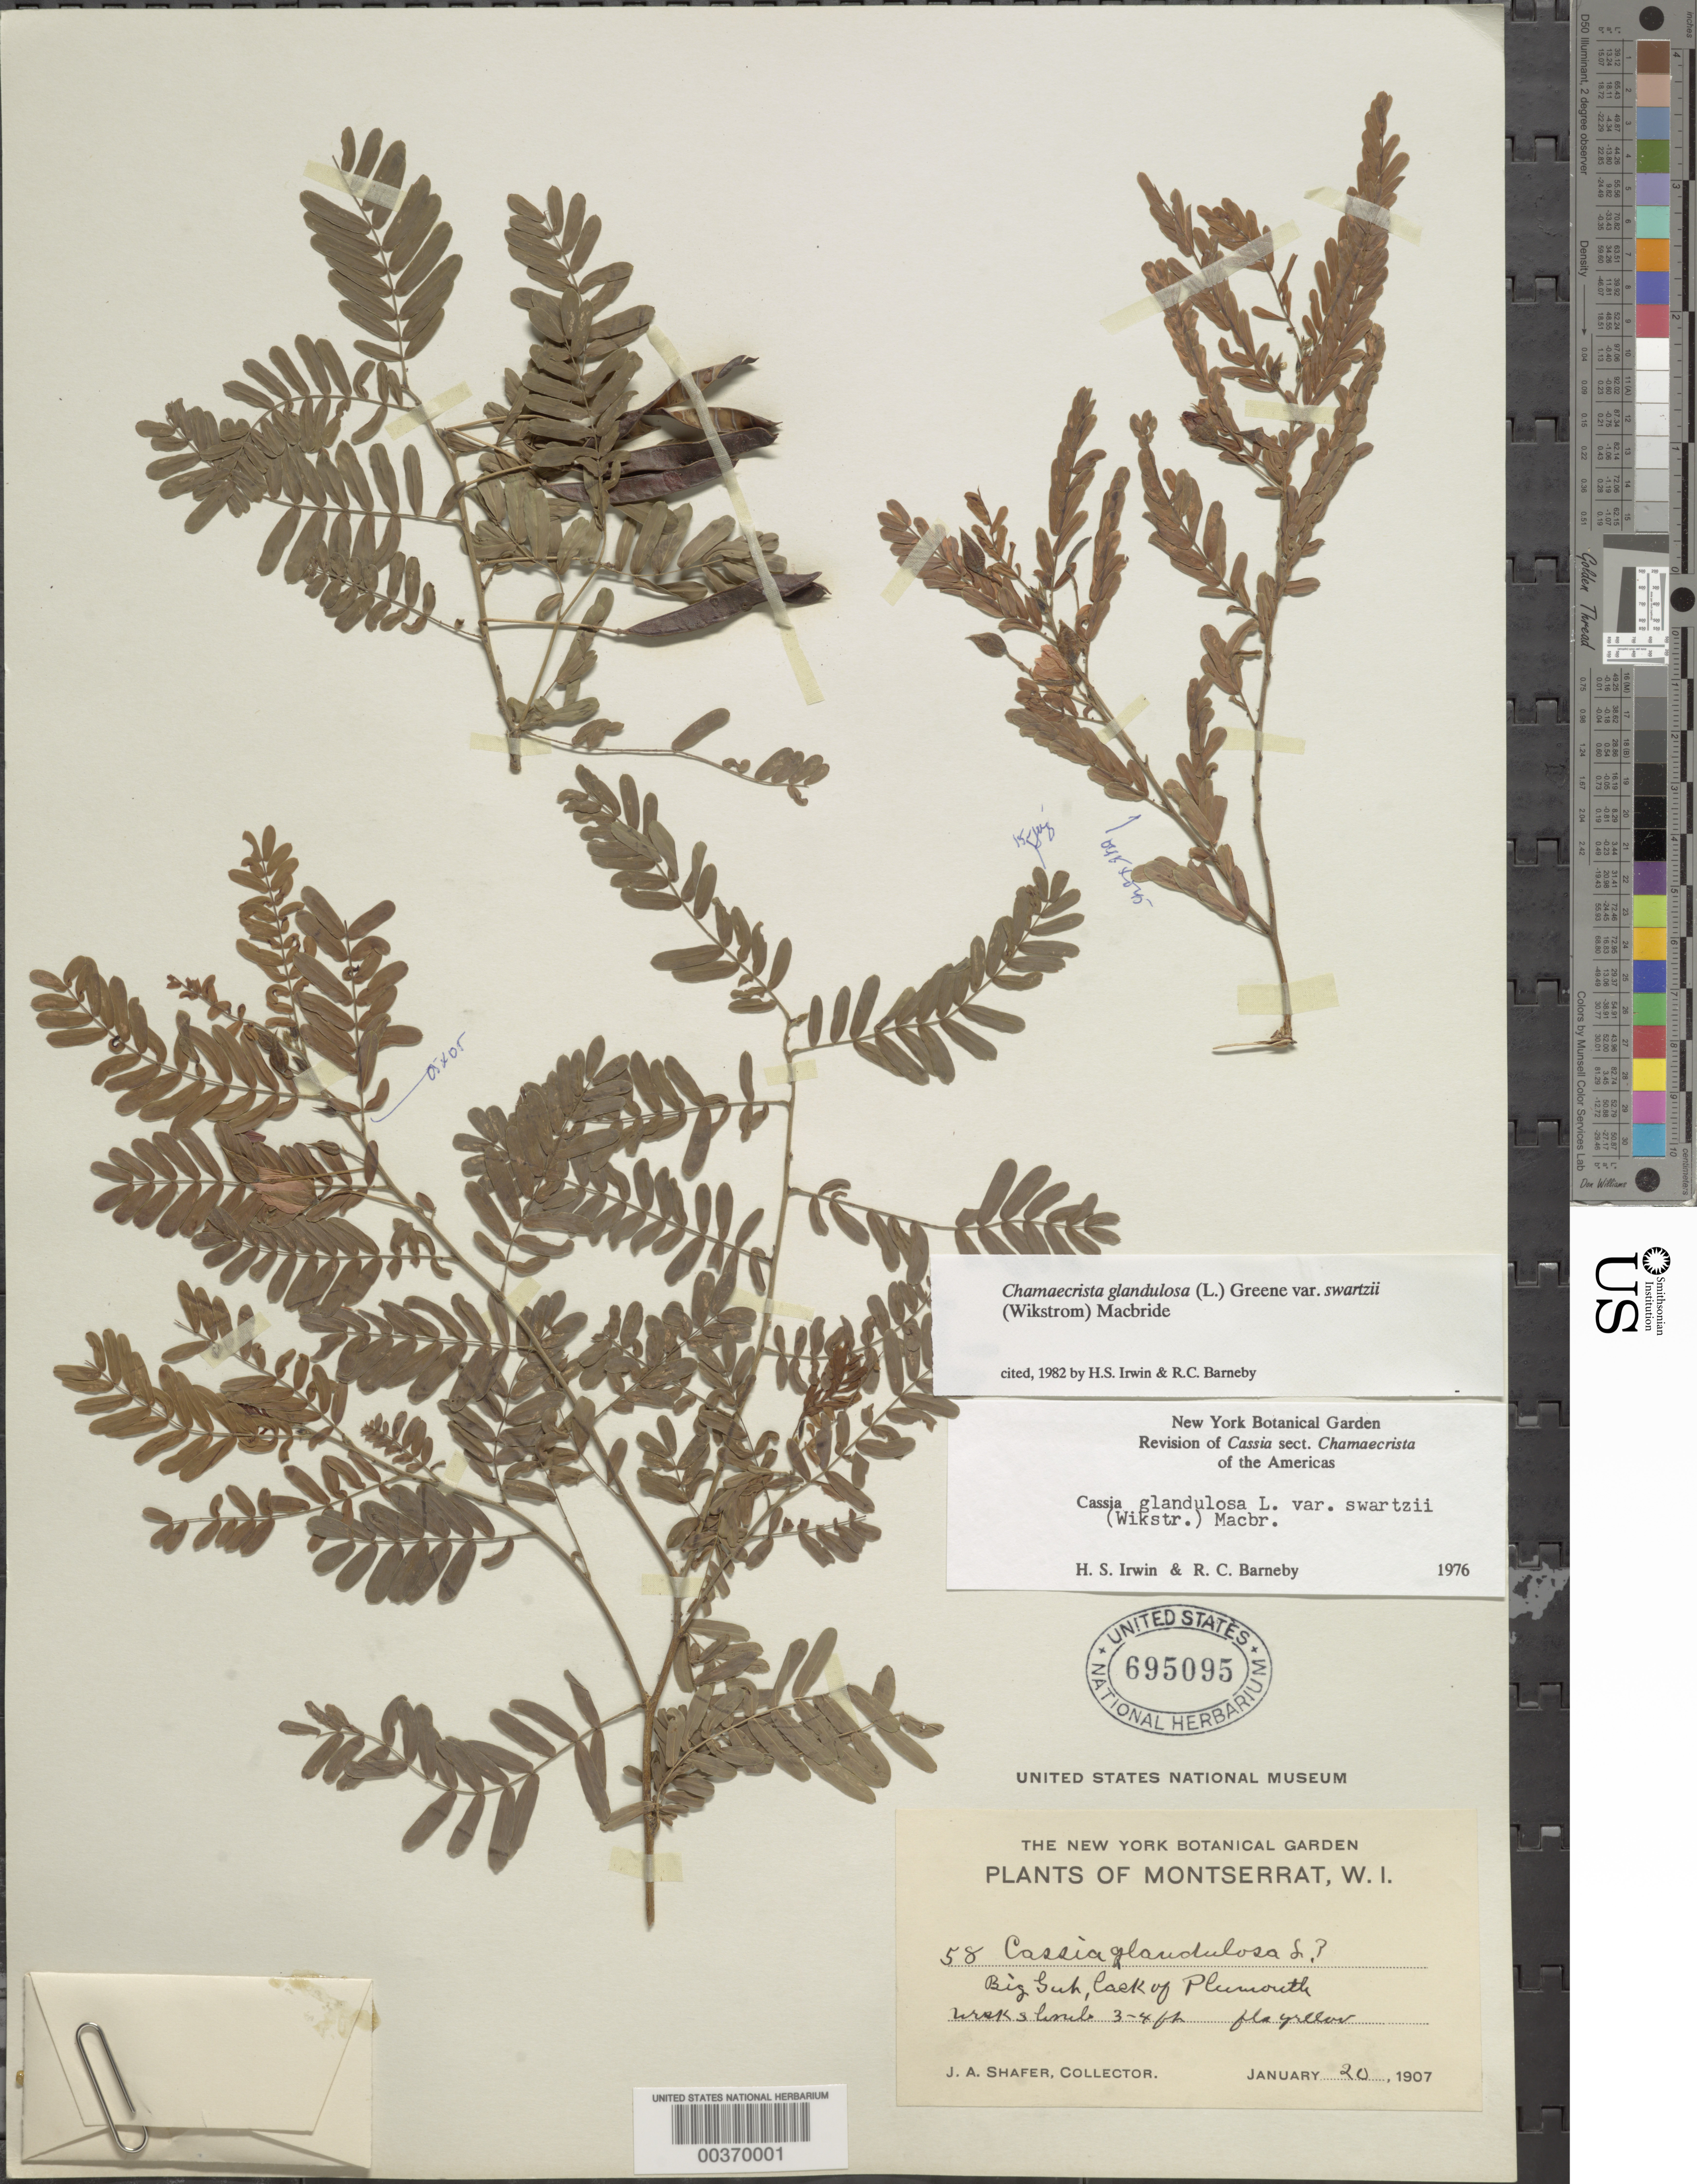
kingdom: Plantae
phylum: Tracheophyta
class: Magnoliopsida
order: Fabales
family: Fabaceae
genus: Chamaecrista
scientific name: Chamaecrista glandulosa var. swartzii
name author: (Wikstr.) H.S. Irwin & Barneby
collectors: J. A. Shafer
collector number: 58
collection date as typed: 20 Jan 1907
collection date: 1907-01-20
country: Montserrat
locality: Big gut, cask of plymouth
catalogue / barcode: US 695095